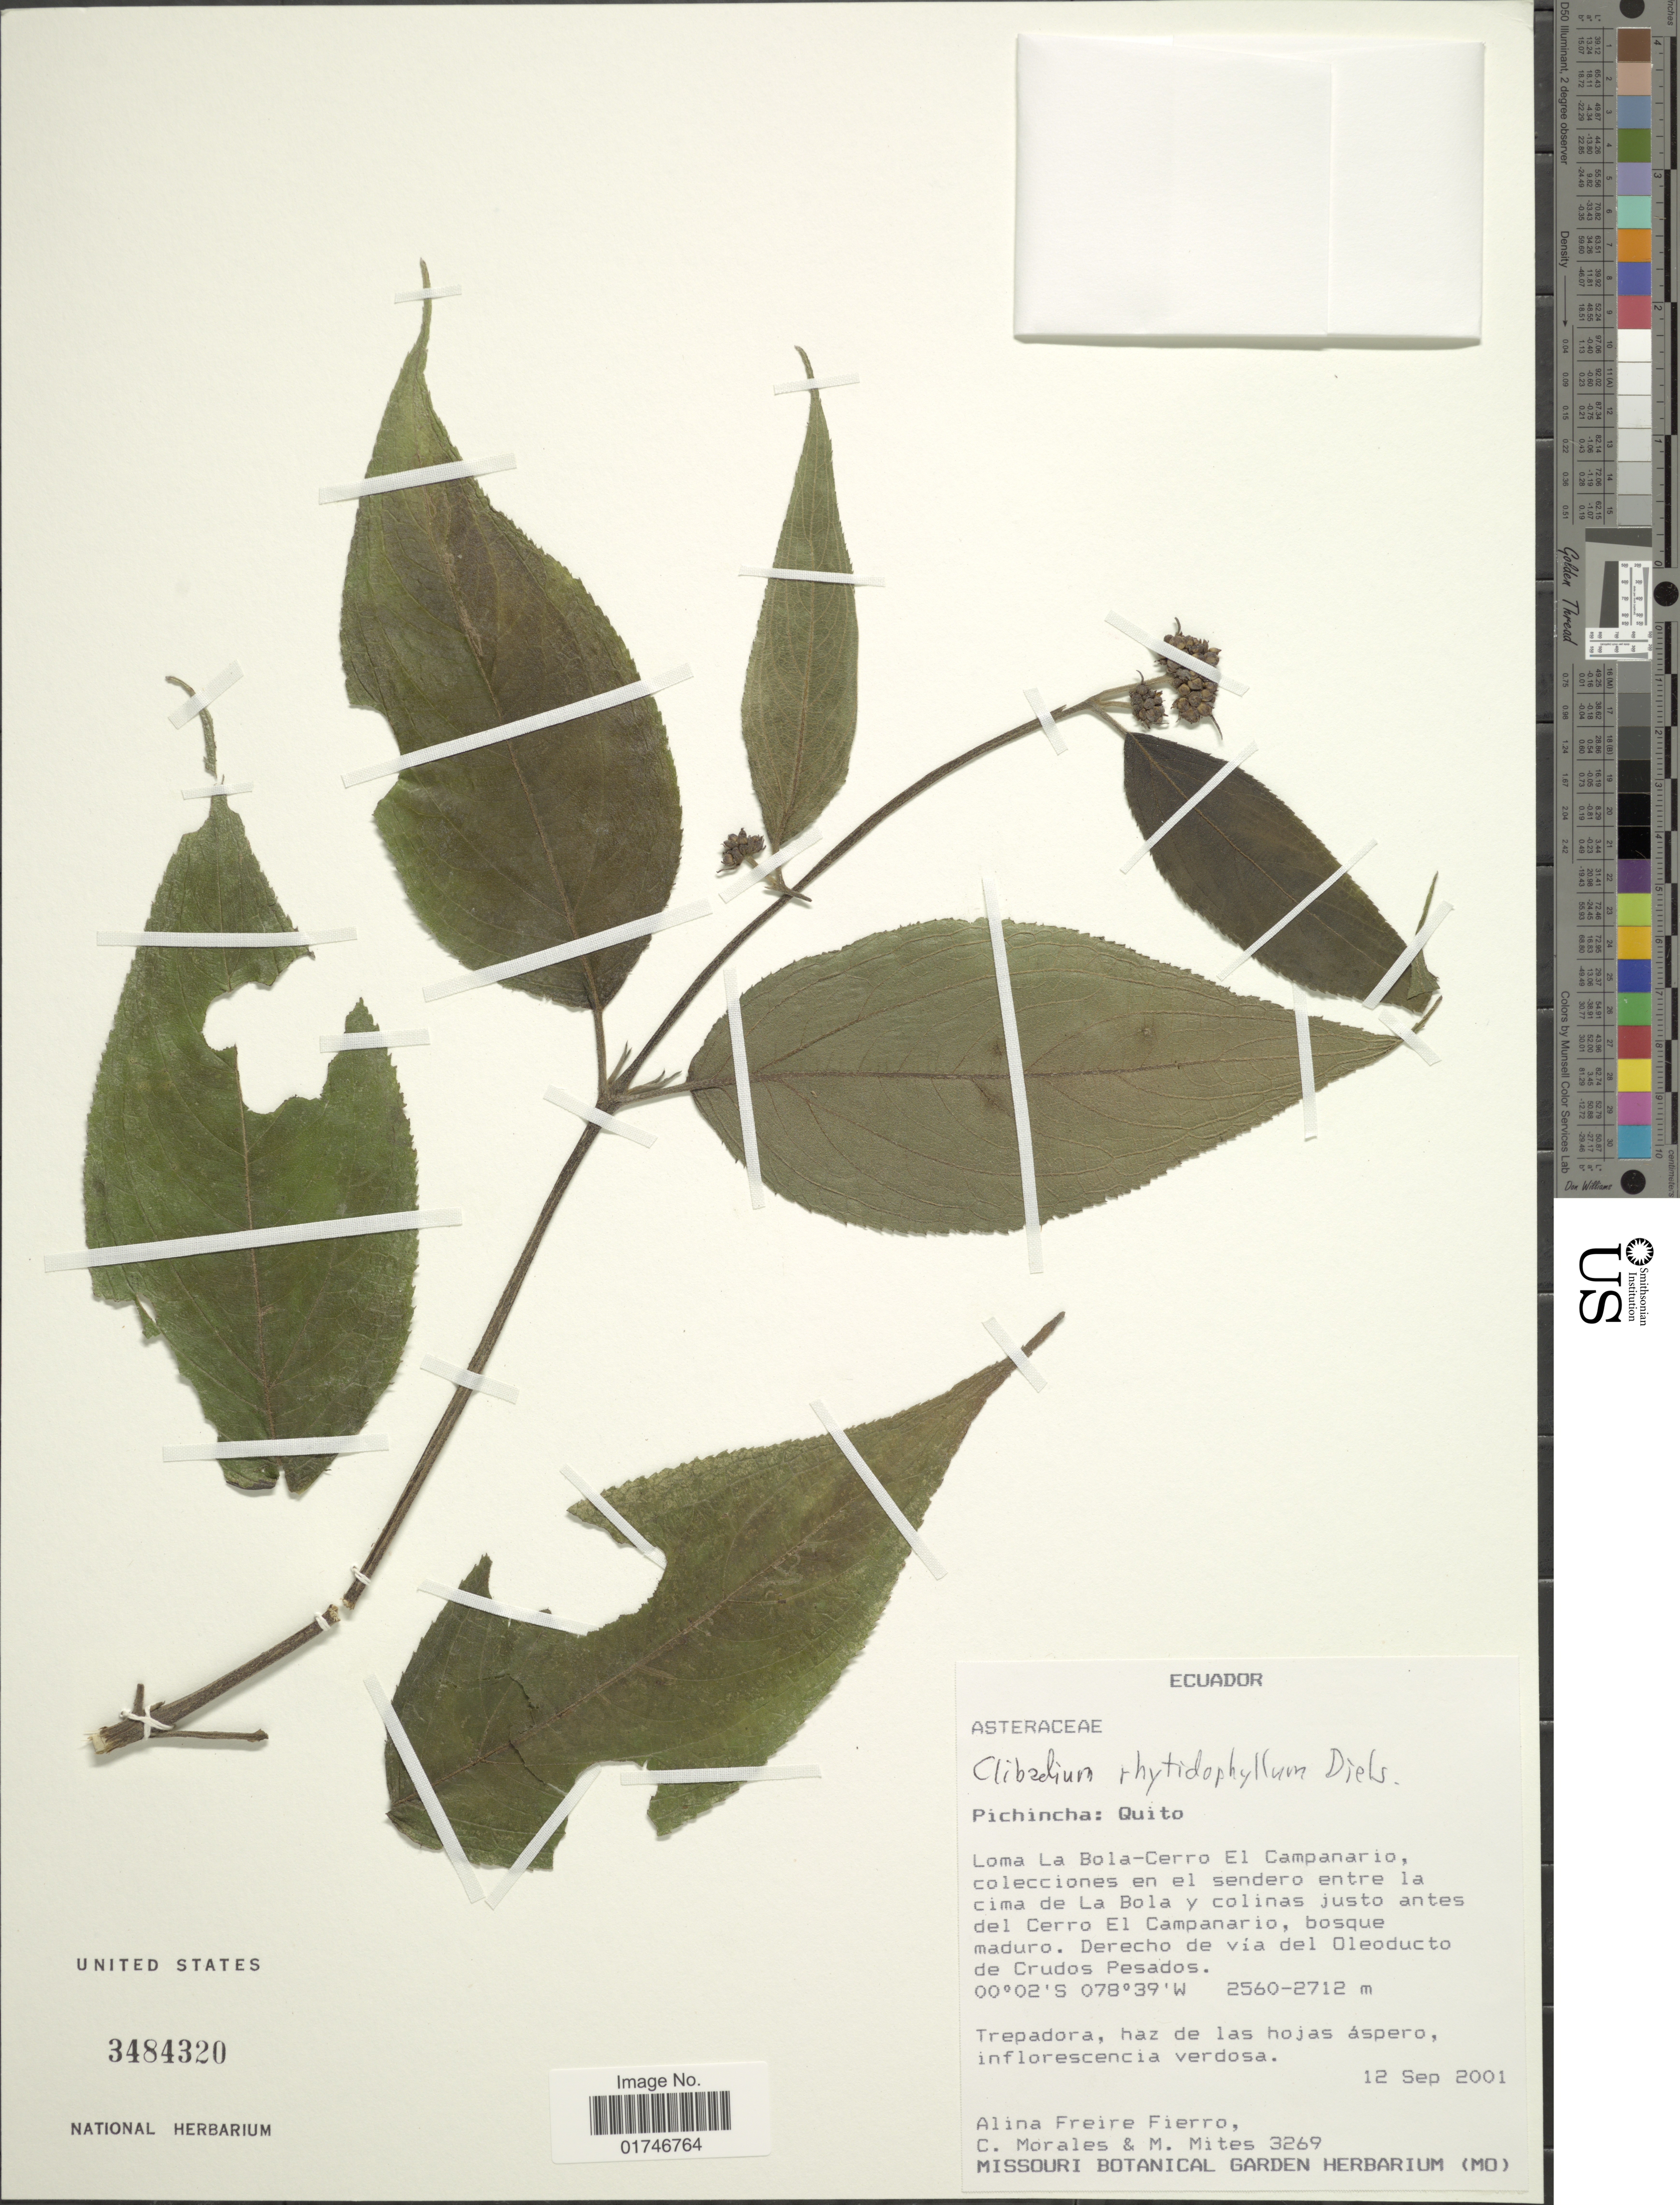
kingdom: Plantae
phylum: Tracheophyta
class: Magnoliopsida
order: Asterales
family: Asteraceae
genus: Clibadium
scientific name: Clibadium rhytidophyllum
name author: Diels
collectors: A. Freire-Fierro, C. Morales & M. Mites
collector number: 3269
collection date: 2001-09-12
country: Ecuador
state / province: Pichincha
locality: Pichincha: Quito. Loma La Bola-Cerro El Campanario, colecciones en el sendero entre la cima de La Bola y colinas justo antes del Cerro El Campanario, bosque maduro. Derecho de via del Oleoducto de Crudos Pesados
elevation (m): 2560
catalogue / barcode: US 3484320